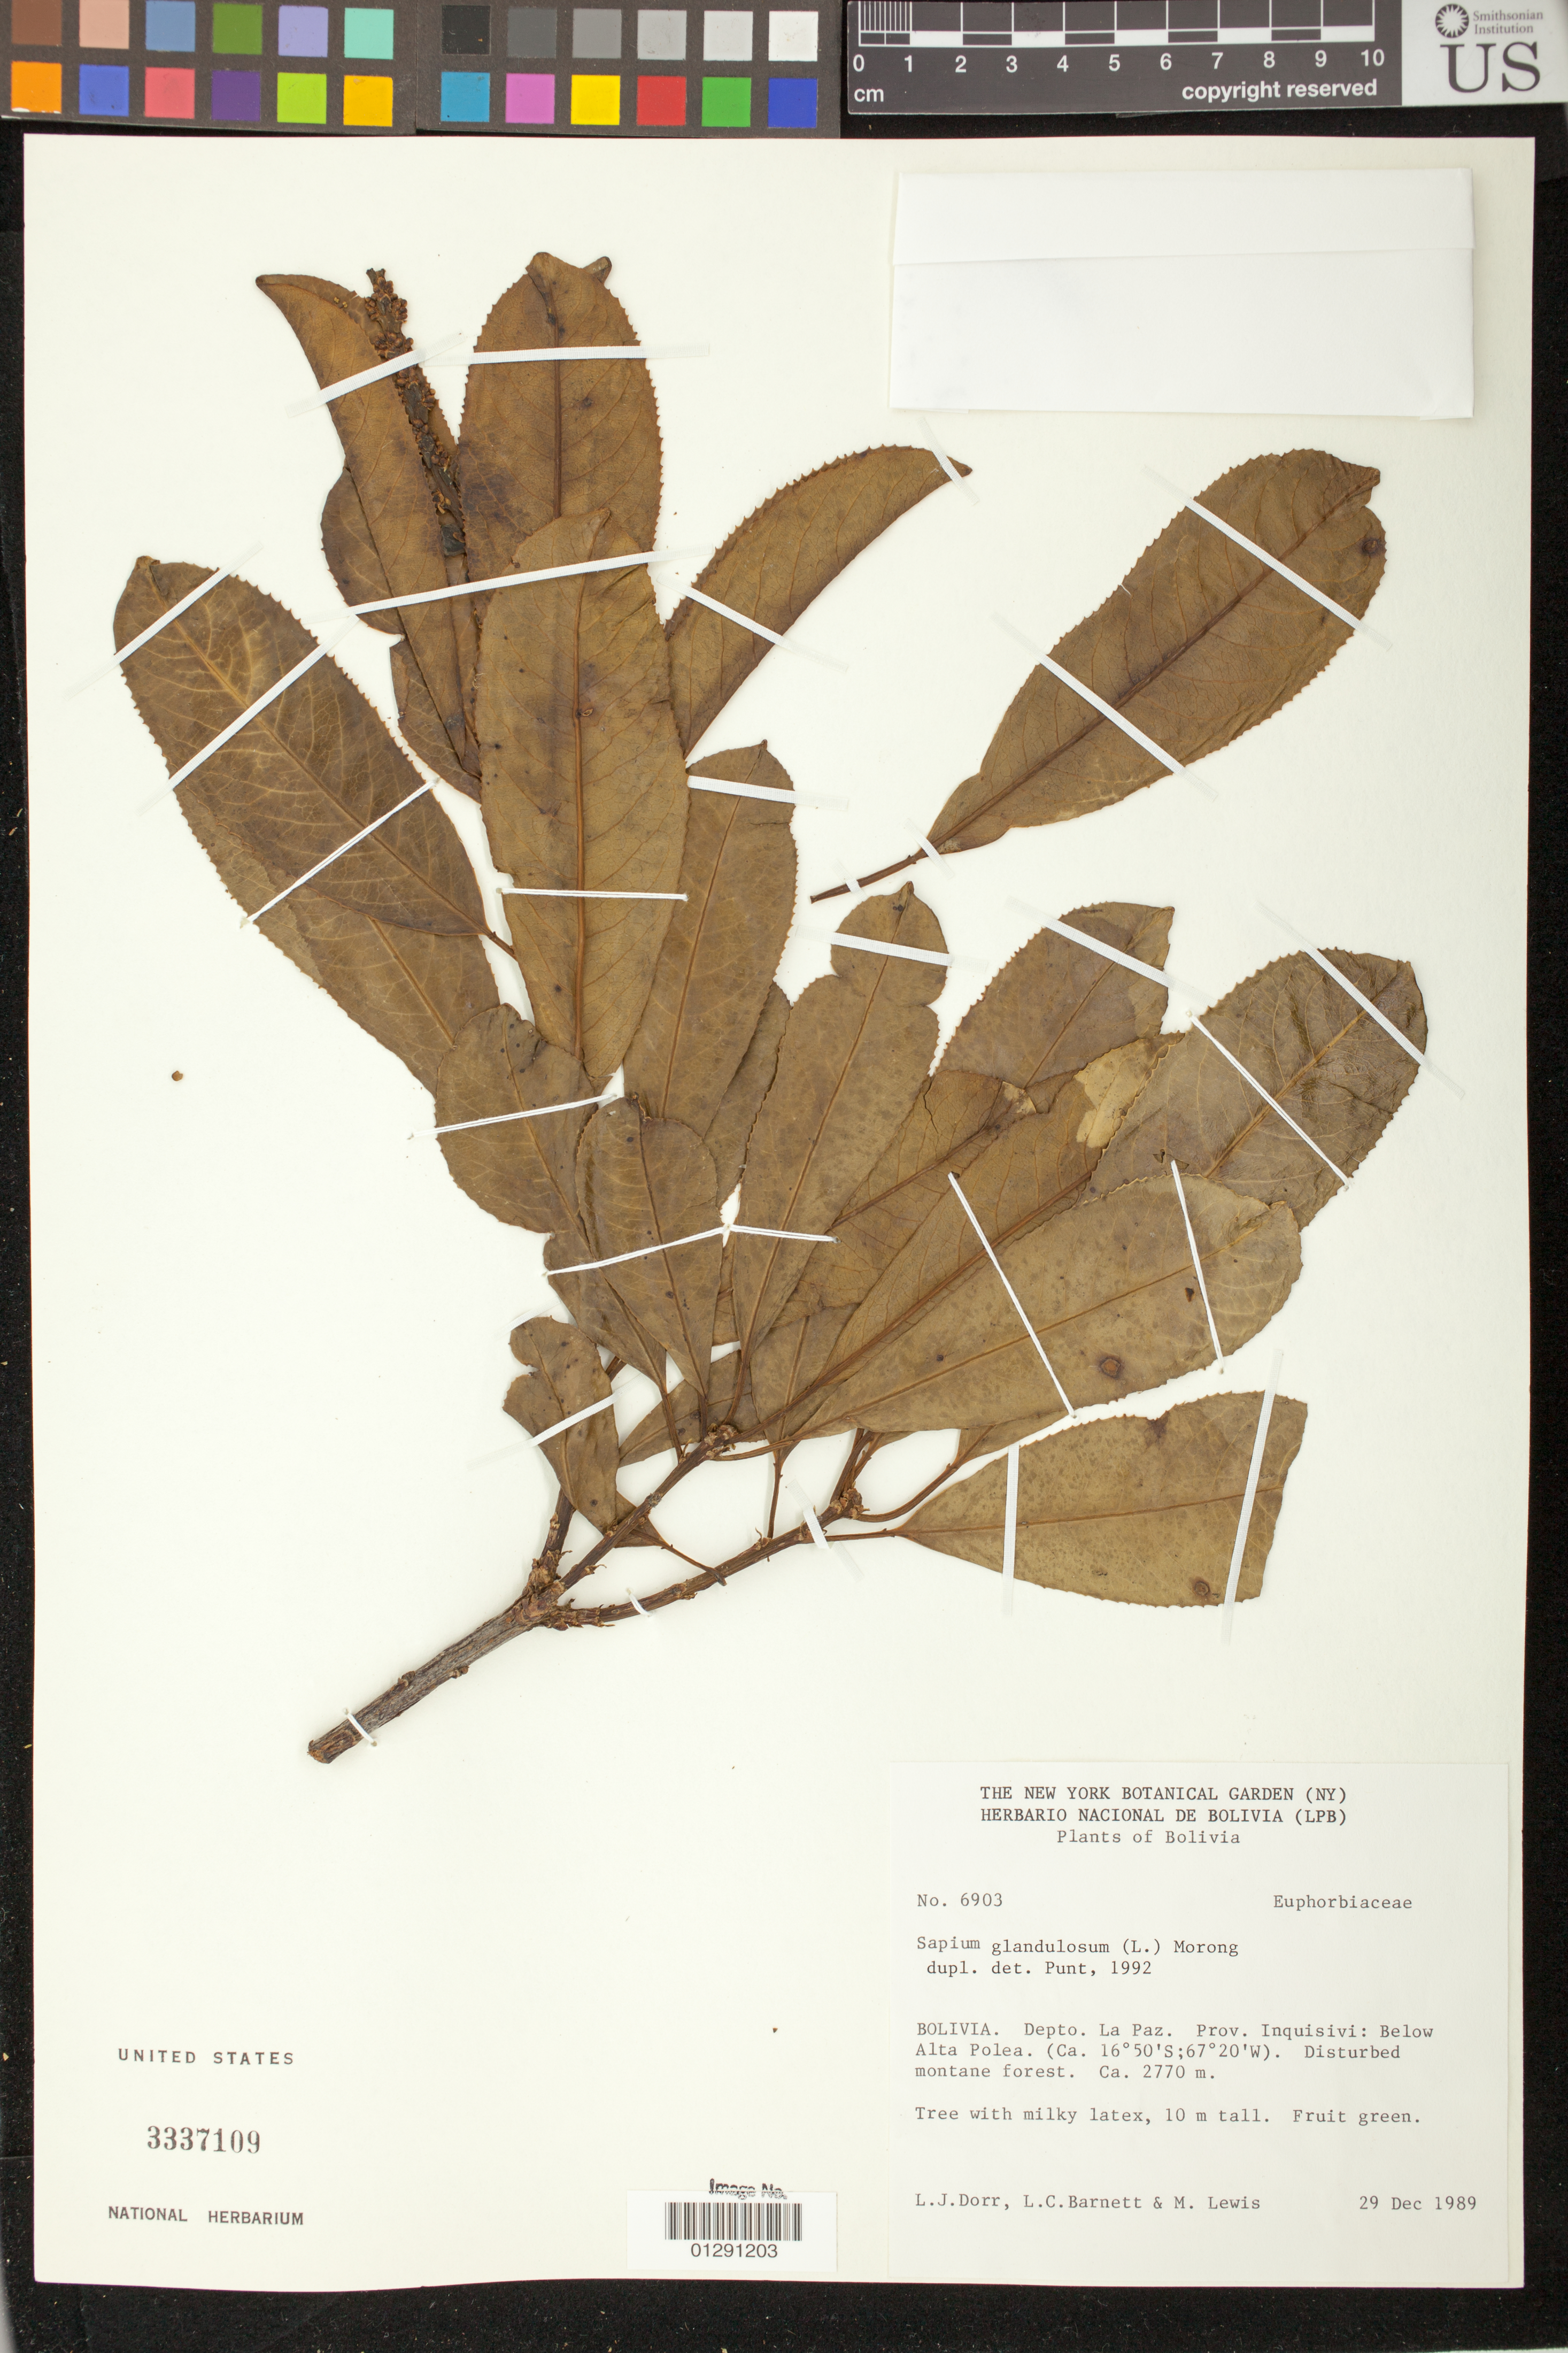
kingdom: Plantae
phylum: Tracheophyta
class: Magnoliopsida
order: Malpighiales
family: Euphorbiaceae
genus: Sapium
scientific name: Sapium glandulatum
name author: (Vell.) Pax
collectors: L. J. Dorr, L. C. Barnett & M. Lewis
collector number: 6903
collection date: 1989-12-29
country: Bolivia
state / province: La Paz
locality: Inquisivi: Below Alta Polea.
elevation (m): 2770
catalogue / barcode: US 3337109